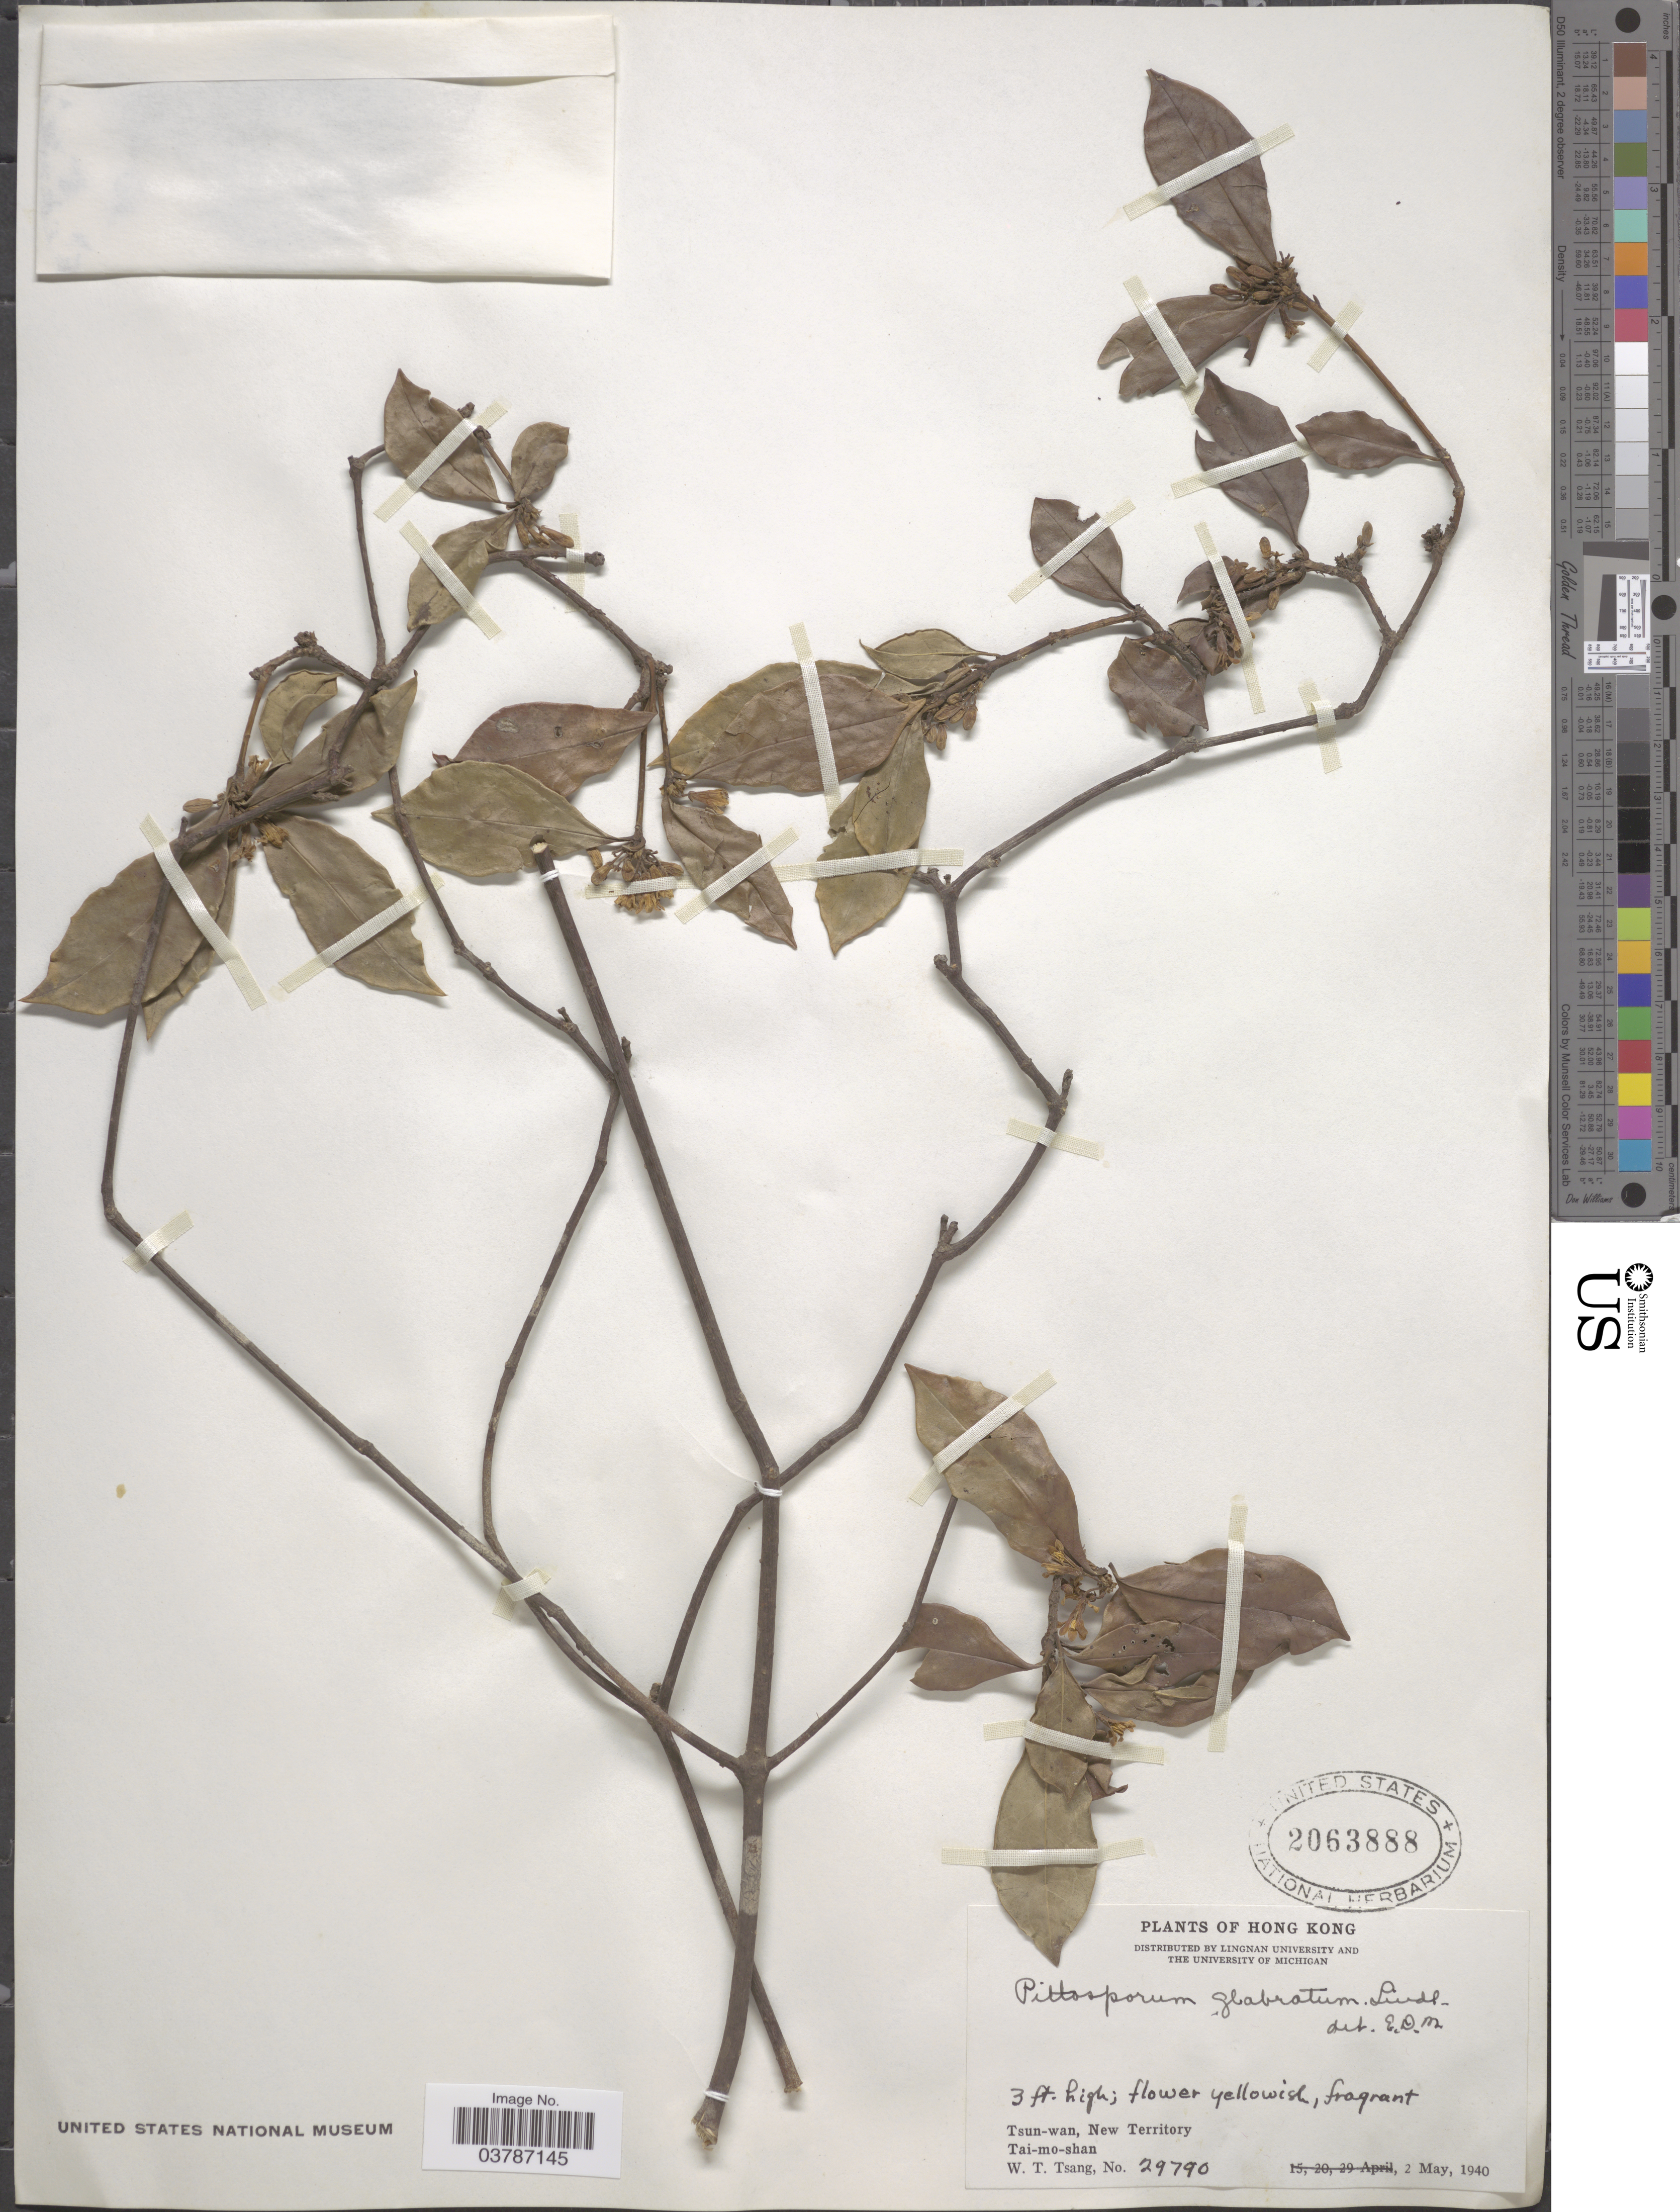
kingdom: Plantae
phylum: Tracheophyta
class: Magnoliopsida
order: Apiales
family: Pittosporaceae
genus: Pittosporum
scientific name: Pittosporum glabratum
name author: Lindl.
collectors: W. T. Tsang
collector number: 29790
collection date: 1940-05-02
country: China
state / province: Hong Kong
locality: Tsun-wan, New Territory. Tai-mo-shan.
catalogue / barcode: US 2063888